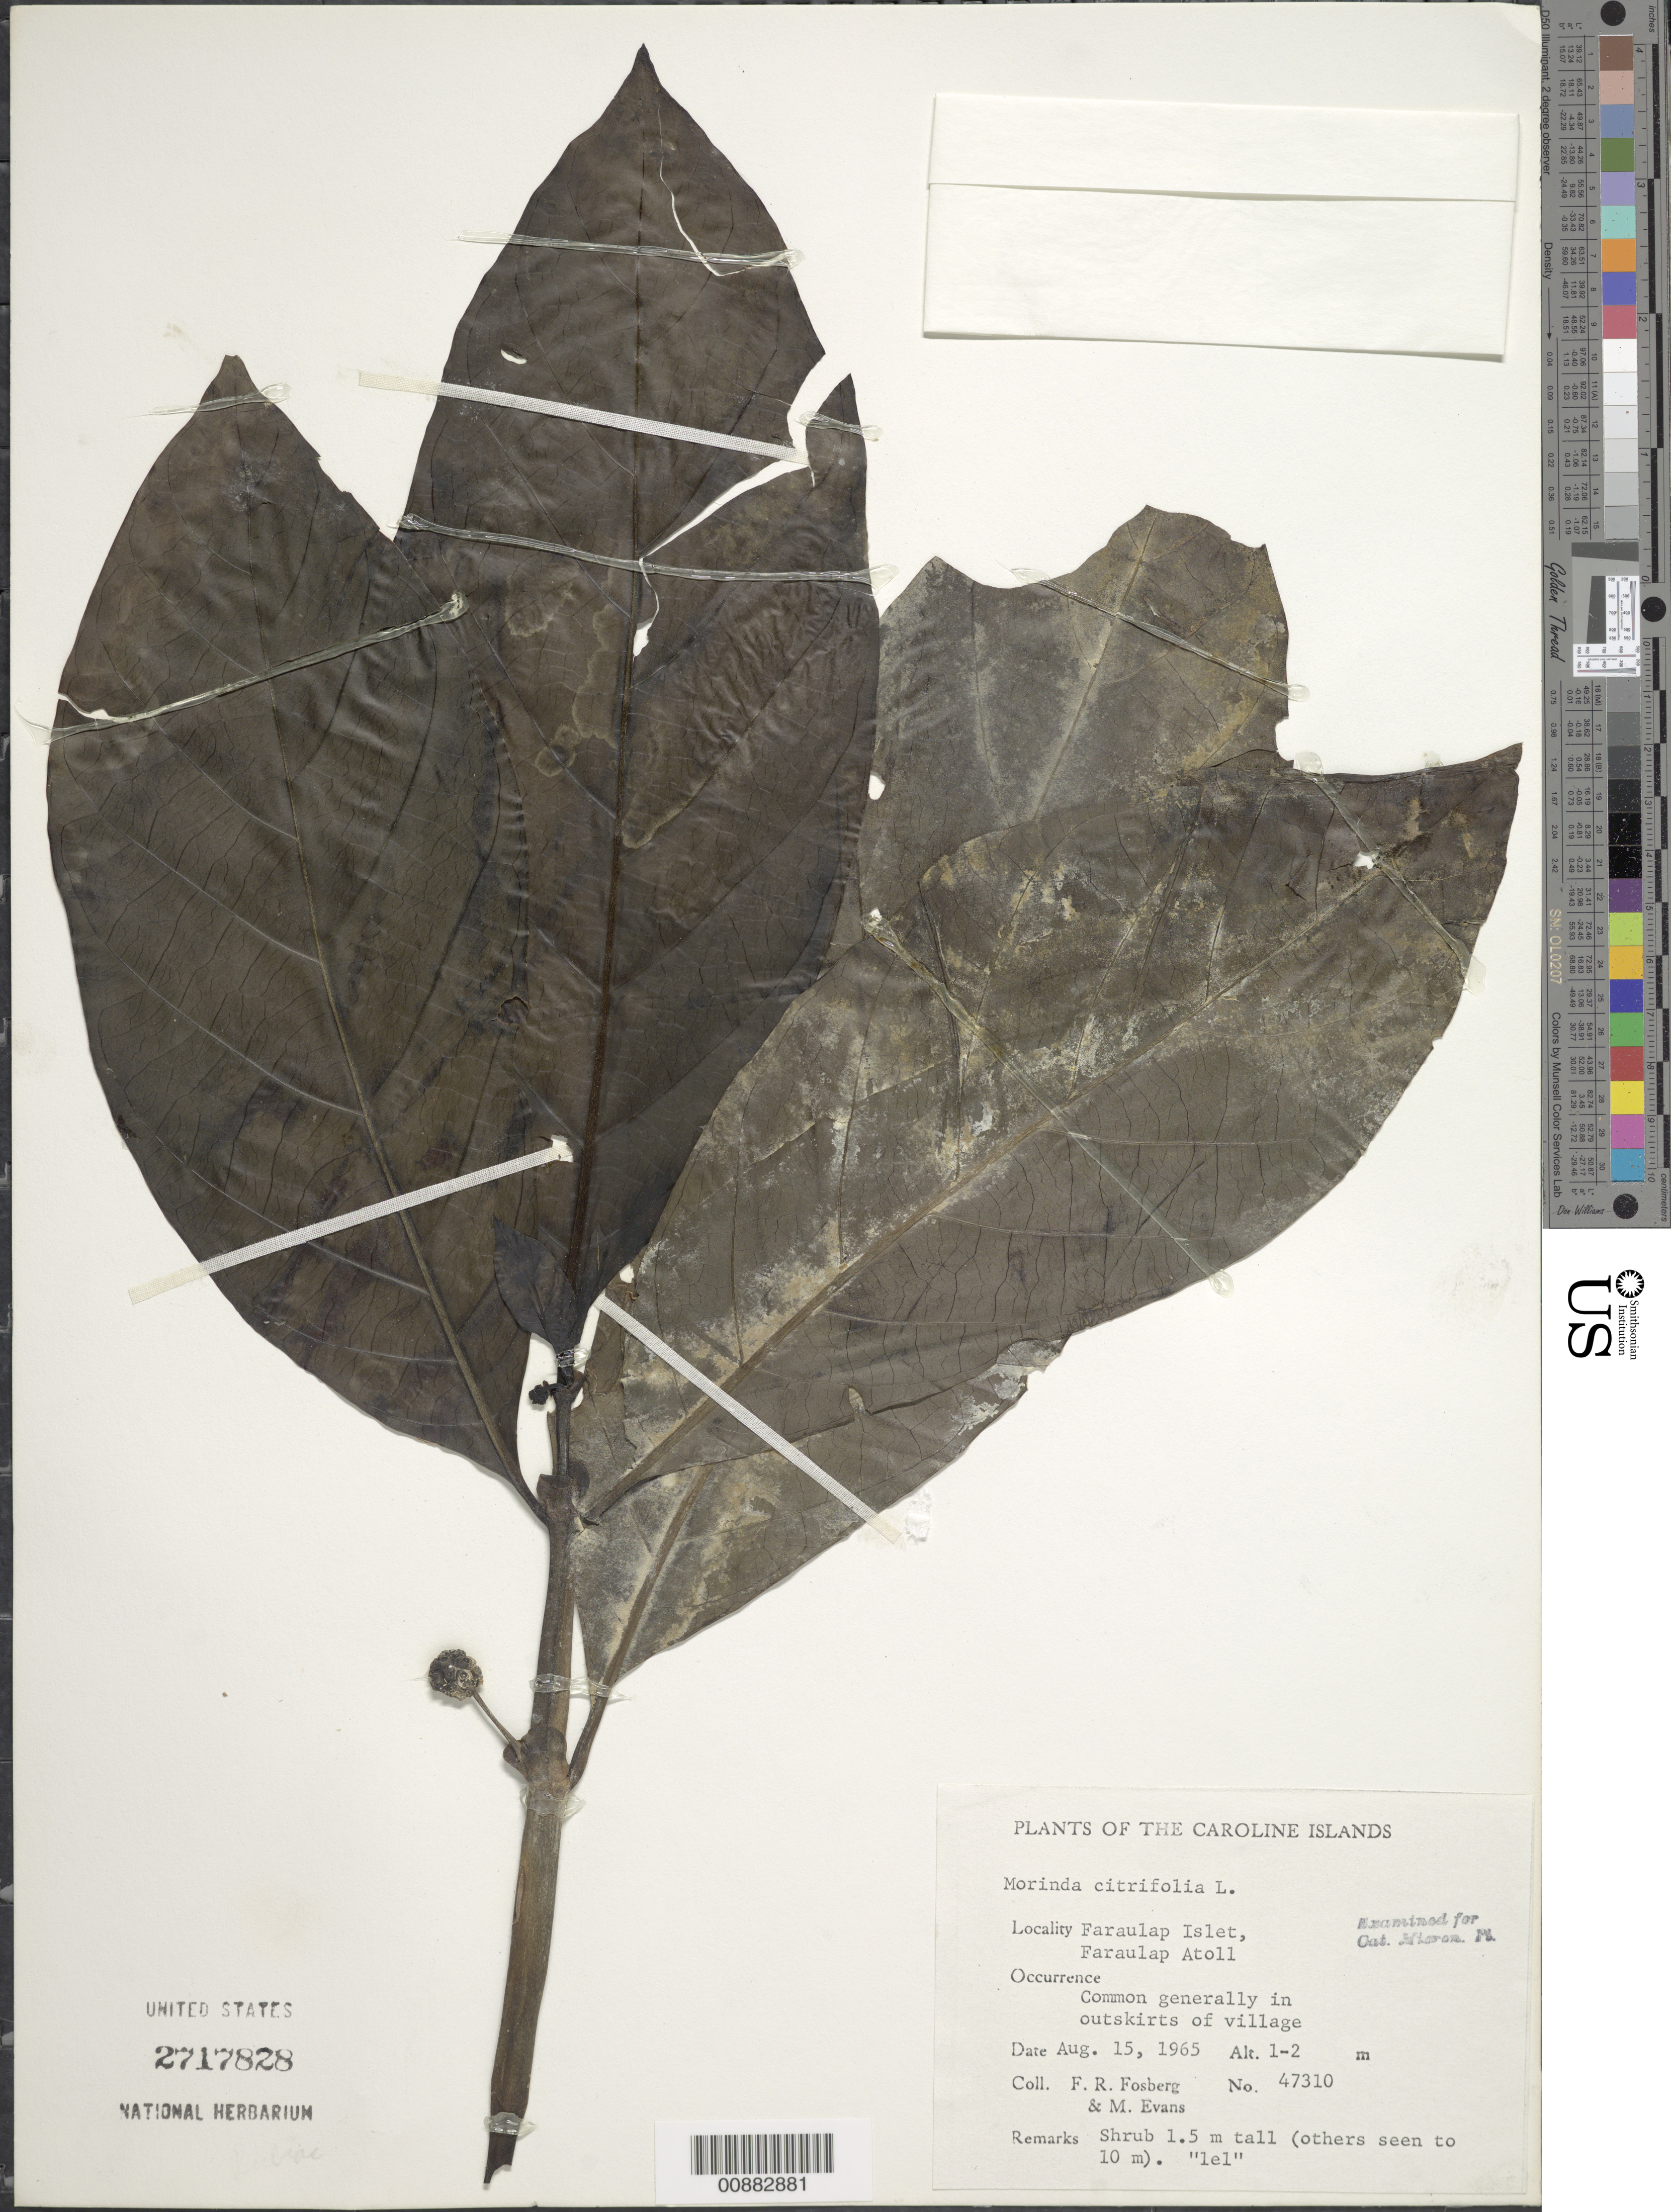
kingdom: Plantae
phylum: Tracheophyta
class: Magnoliopsida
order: Gentianales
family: Rubiaceae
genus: Morinda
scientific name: Morinda citrifolia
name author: L.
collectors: F. R. Fosberg & M. Evans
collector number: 47310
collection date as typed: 15 Aug 1965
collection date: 1965-08-15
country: Micronesia, Federated States of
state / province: Yap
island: Faraulep Atoll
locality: Outskirts of village.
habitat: Common generally in outskirts of village.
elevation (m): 1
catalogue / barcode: US 2717828